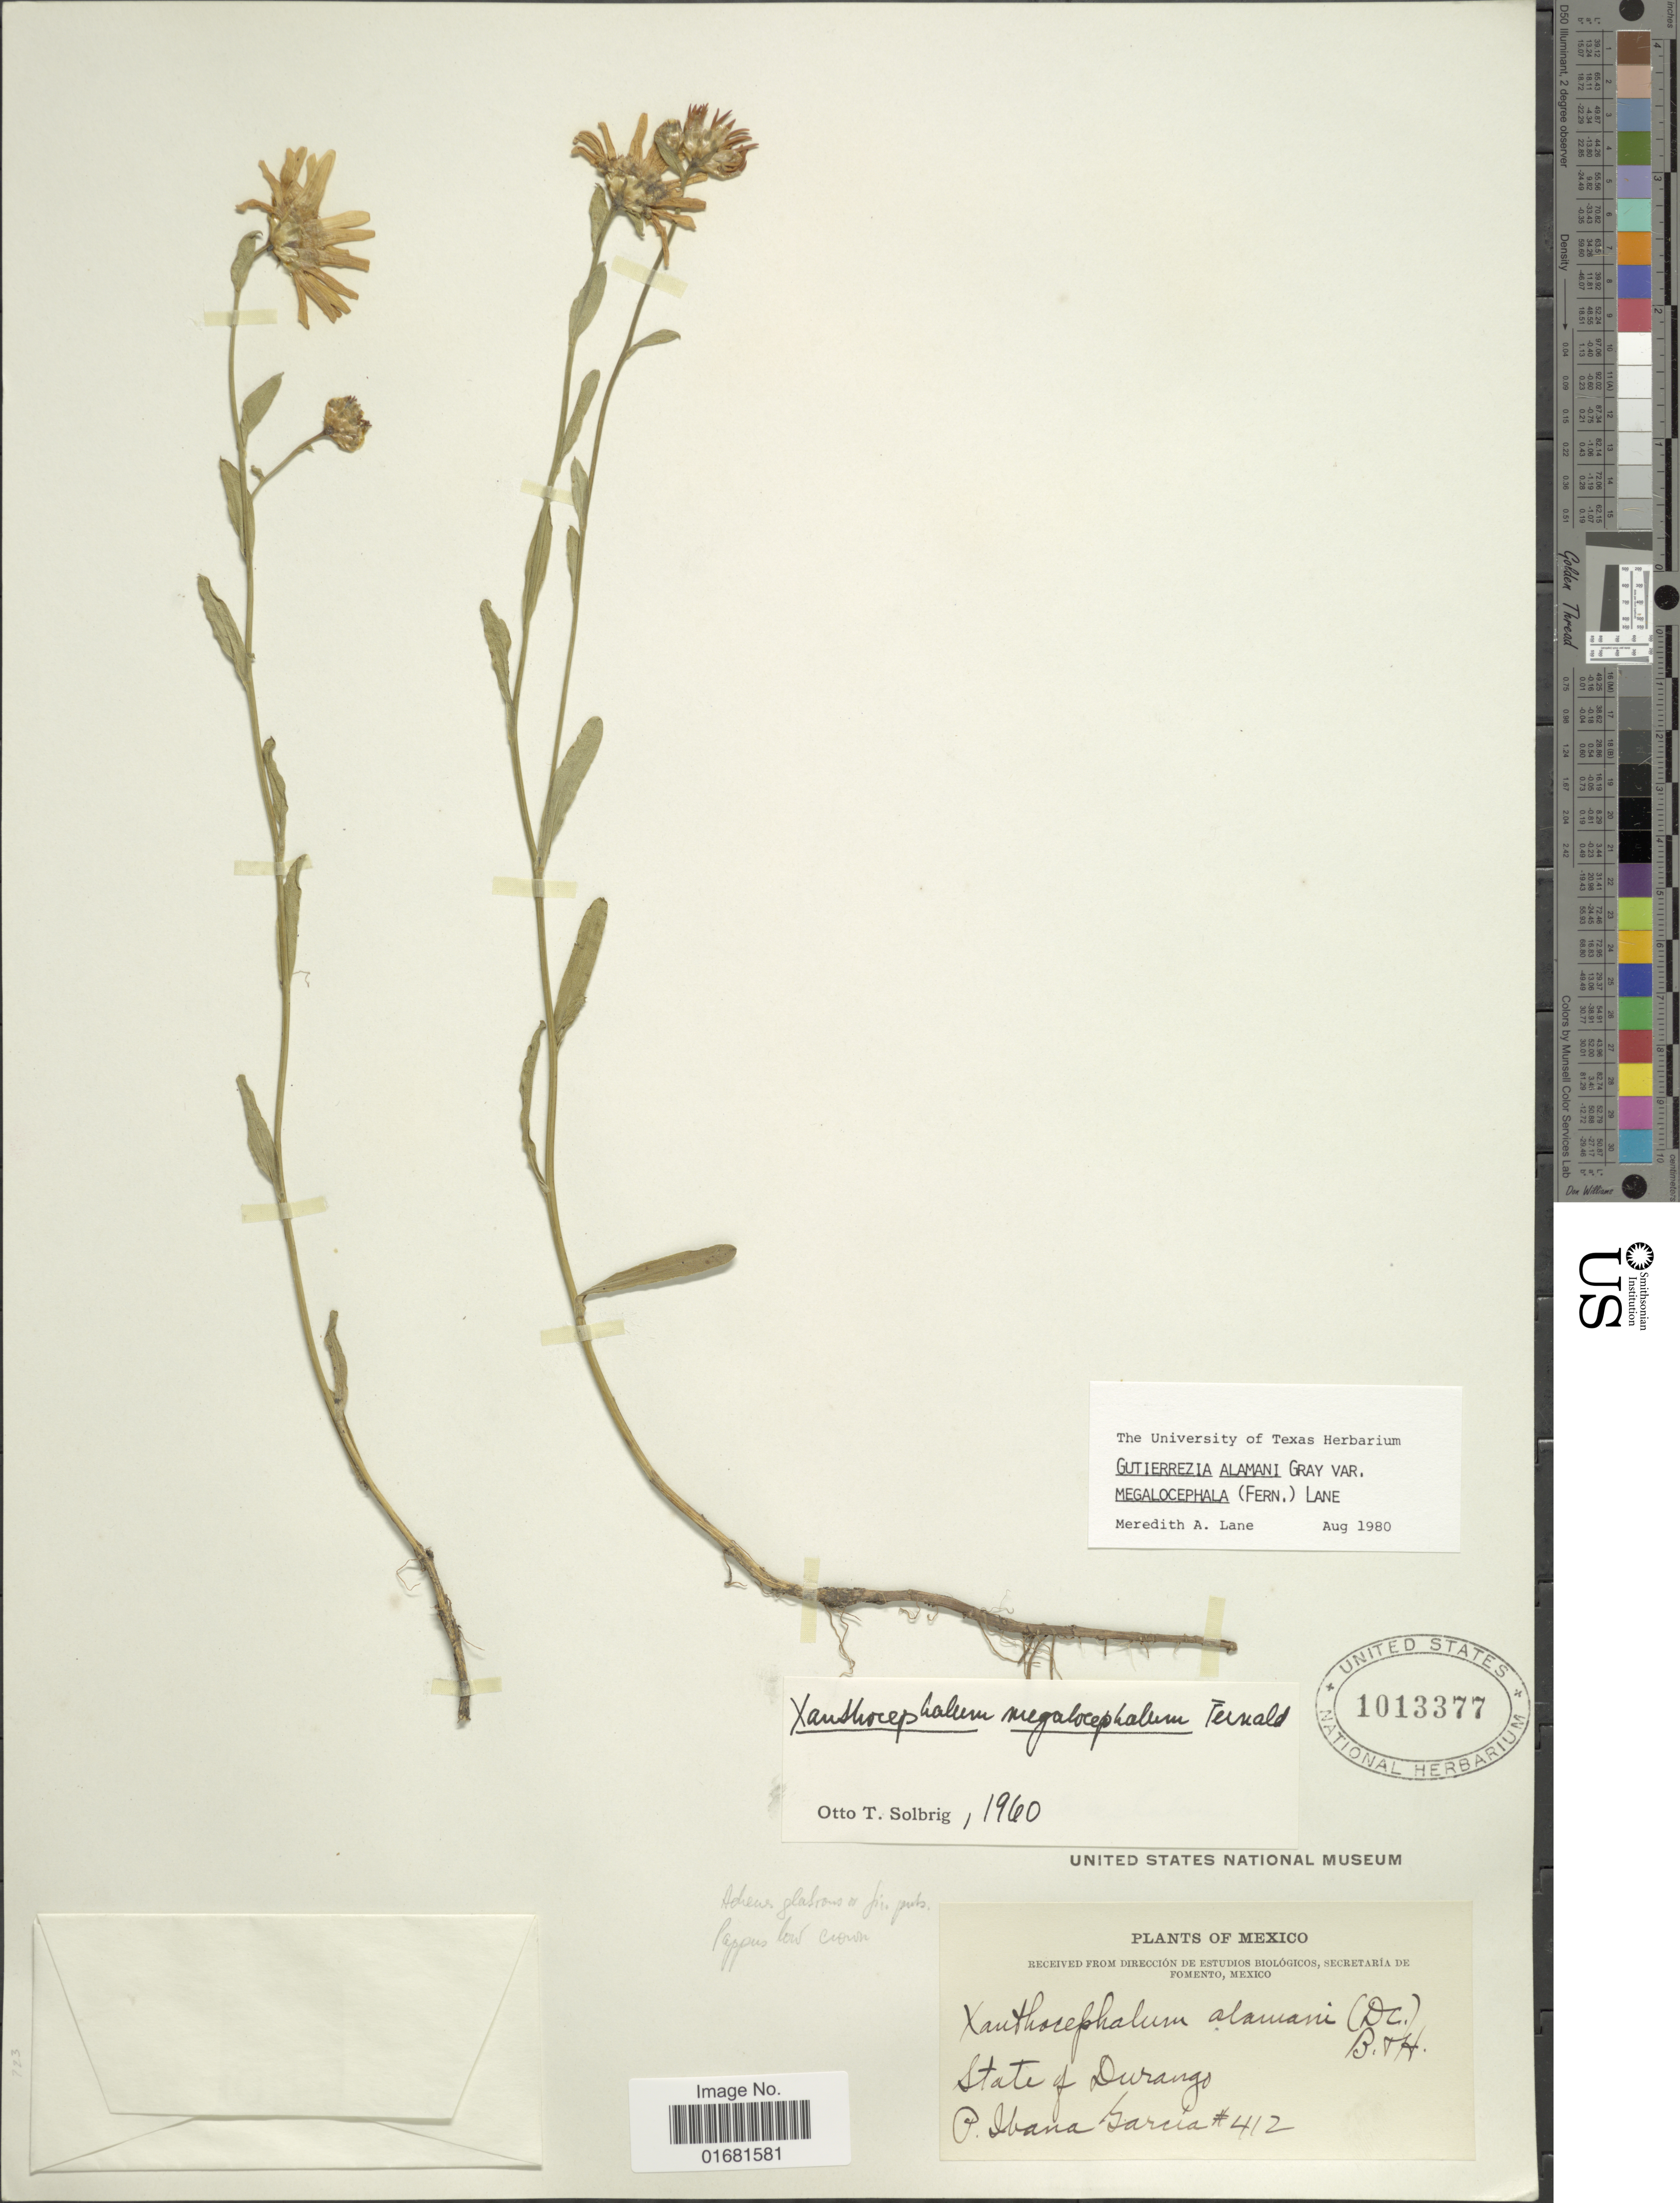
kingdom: Plantae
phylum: Tracheophyta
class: Magnoliopsida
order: Asterales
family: Asteraceae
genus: Gutierrezia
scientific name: Gutierrezia alamanii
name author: A. Gray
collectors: P. Ibana-Garcia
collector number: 412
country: Mexico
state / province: Durango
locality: State of Durango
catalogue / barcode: US 1013377